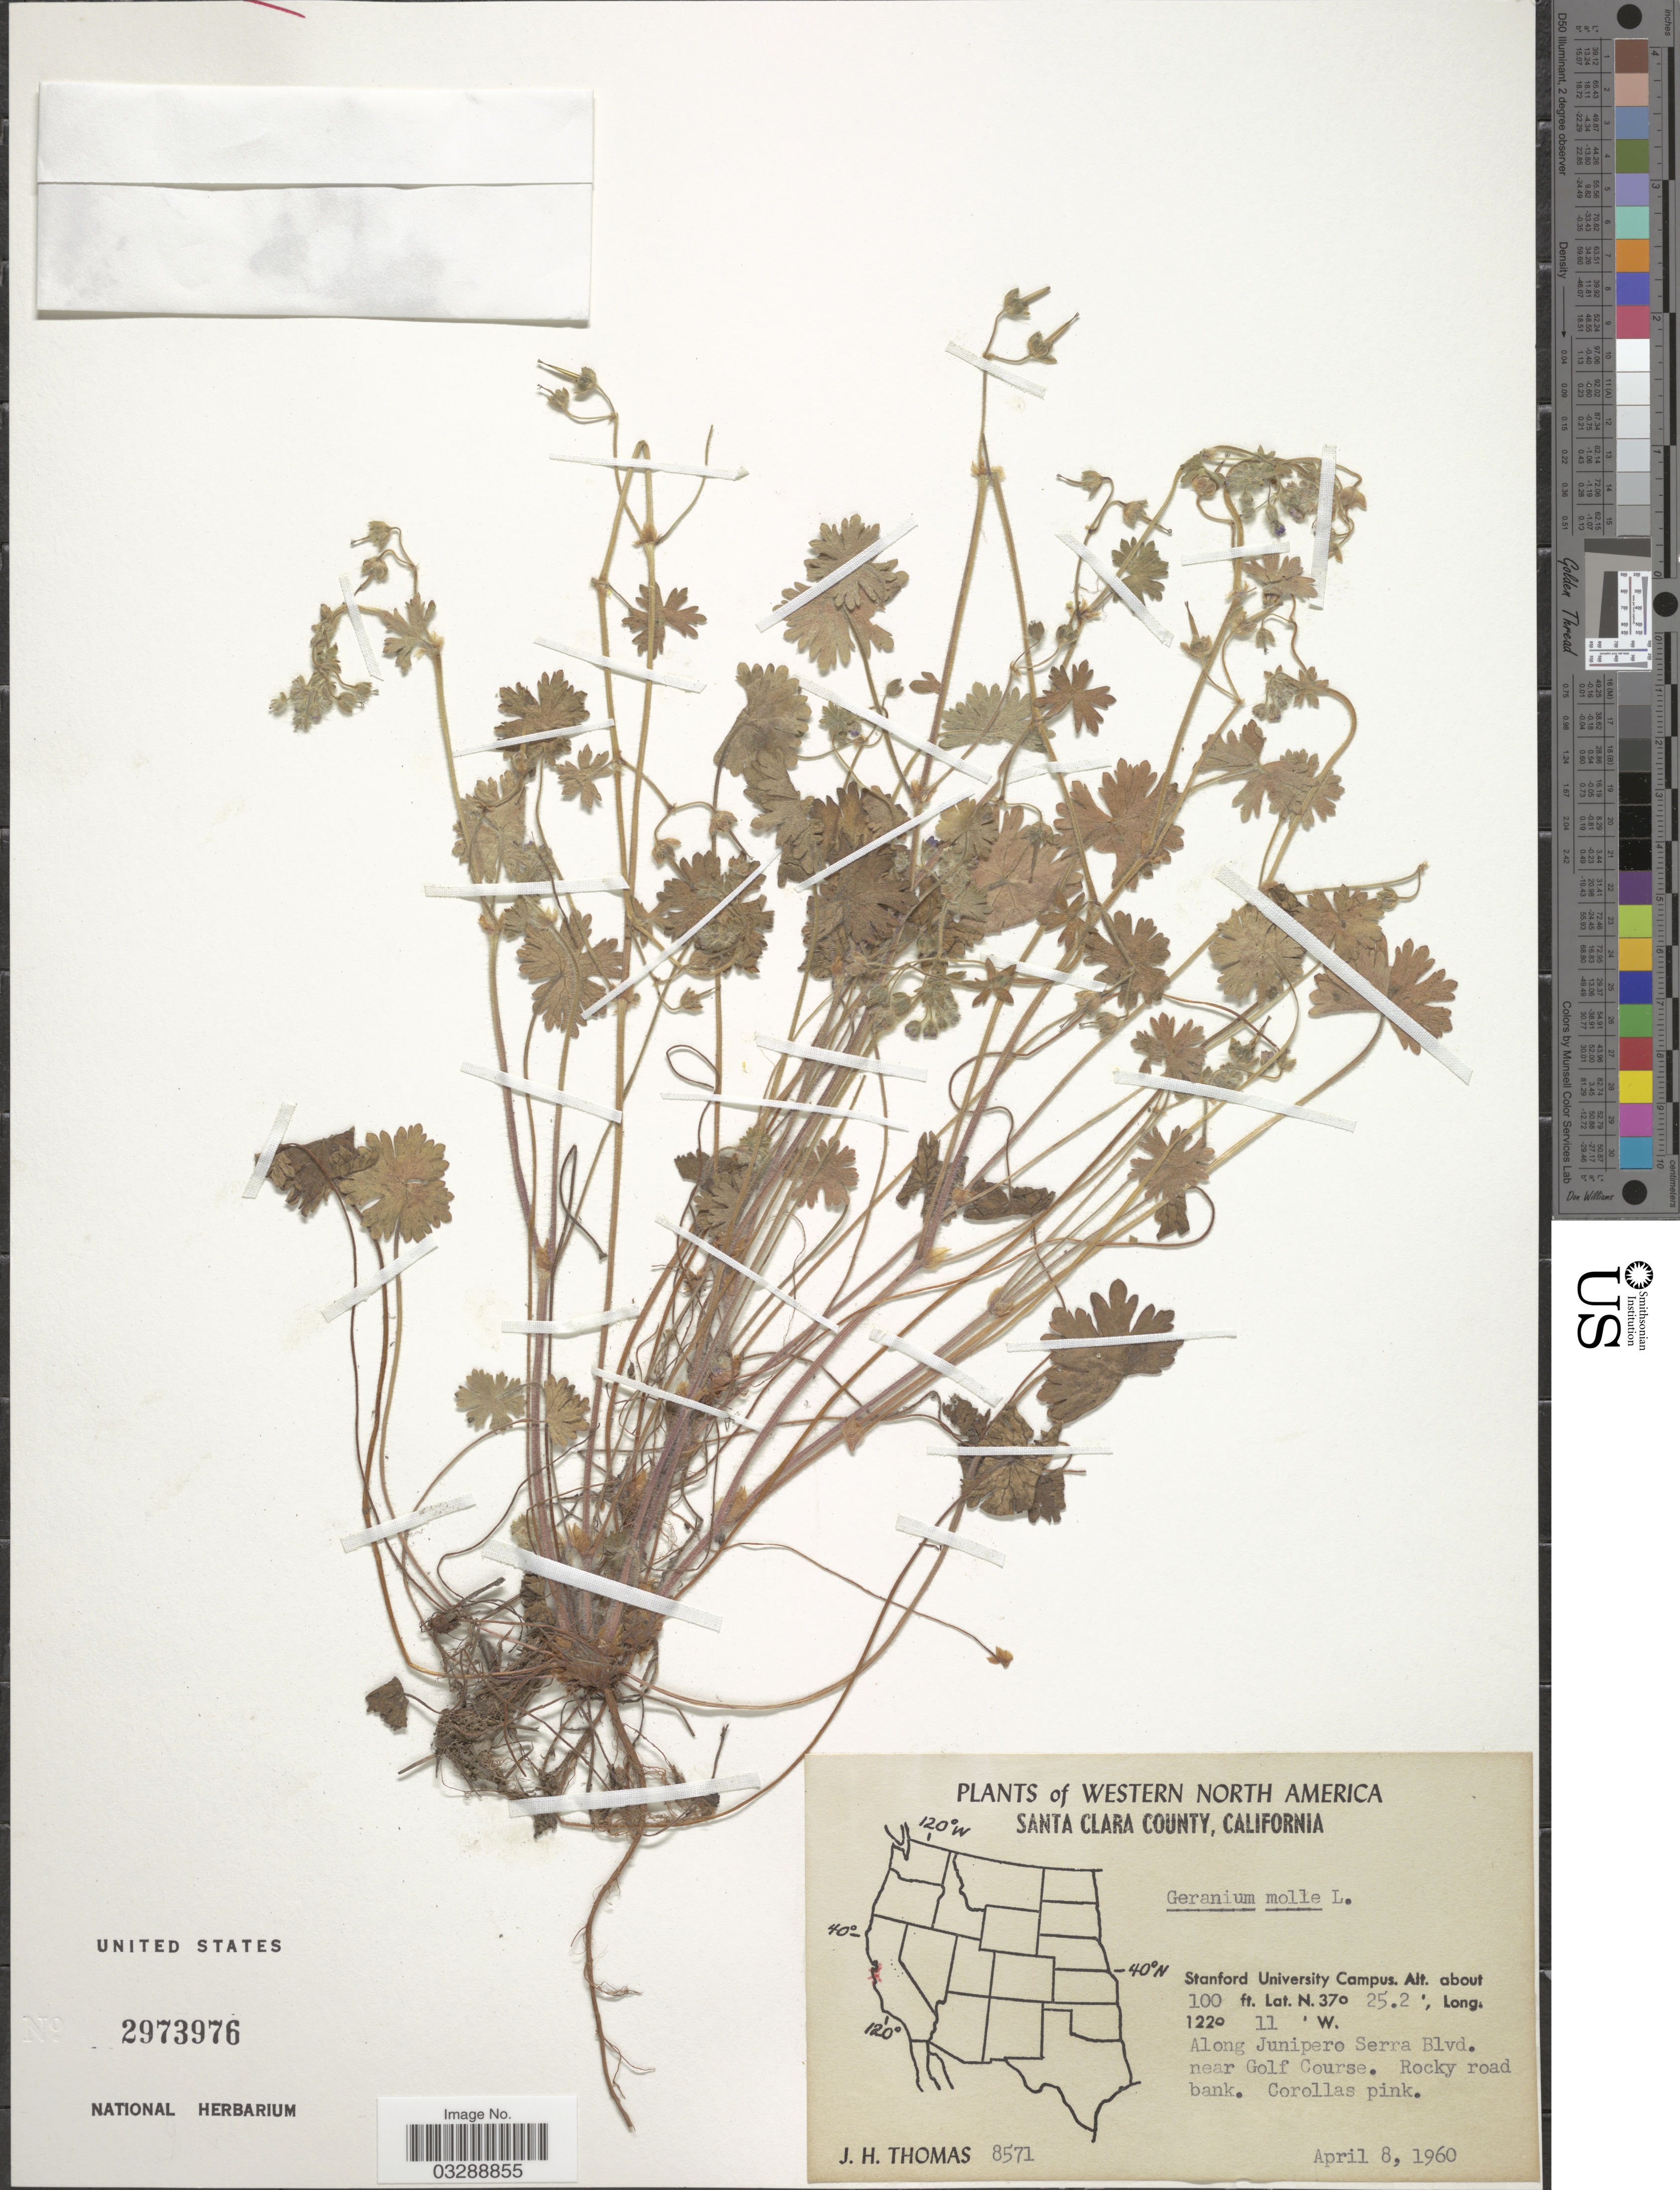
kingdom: Plantae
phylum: Tracheophyta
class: Magnoliopsida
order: Geraniales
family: Geraniaceae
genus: Geranium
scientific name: Geranium molle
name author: L.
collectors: J. H. Thomas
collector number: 8571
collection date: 1960-04-08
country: United States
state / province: California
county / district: Santa Clara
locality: Western North America. Santa Clara County. Stanford University Campus. Along Junipero Serra Blvd. near Golf Course.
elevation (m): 30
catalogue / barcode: US 2973976